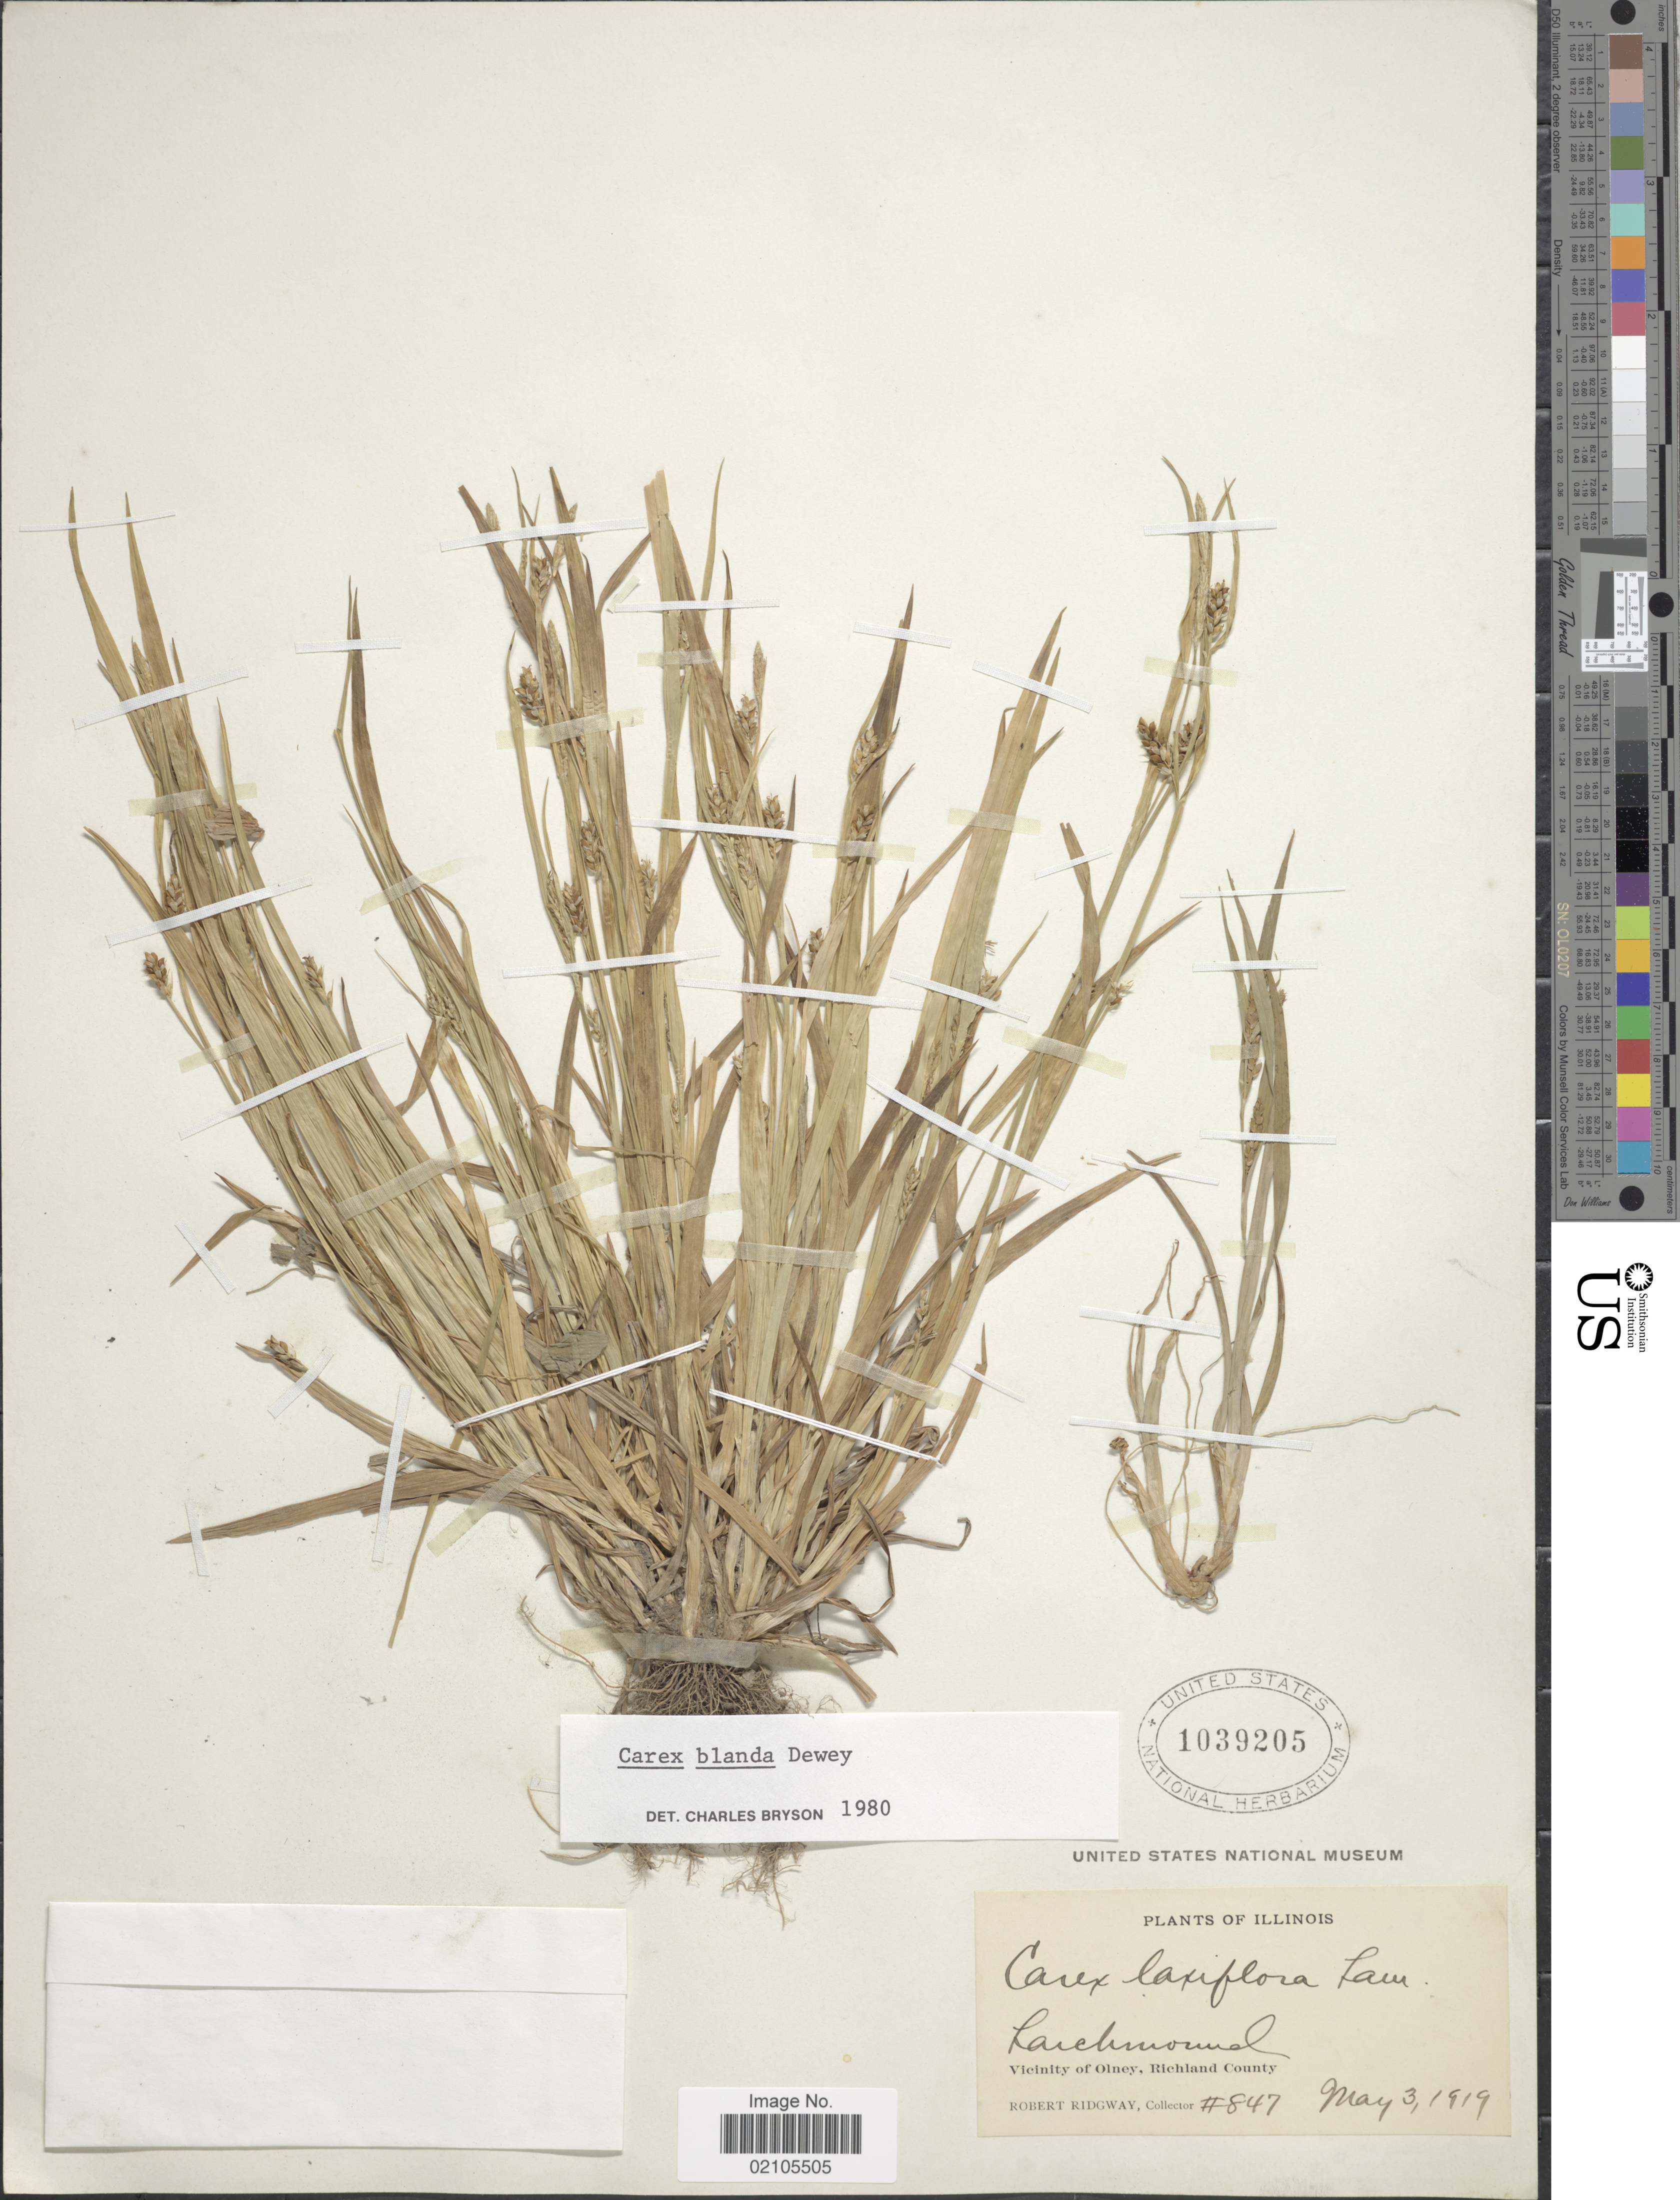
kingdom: Plantae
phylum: Tracheophyta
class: Liliopsida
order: Poales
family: Cyperaceae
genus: Carex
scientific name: Carex blanda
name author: Dewey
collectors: R. Ridgeway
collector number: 847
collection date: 1919-05-03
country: United States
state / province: Illinois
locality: Larchmound. Vicinity of Olney, Richland County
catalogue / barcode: US 1039205